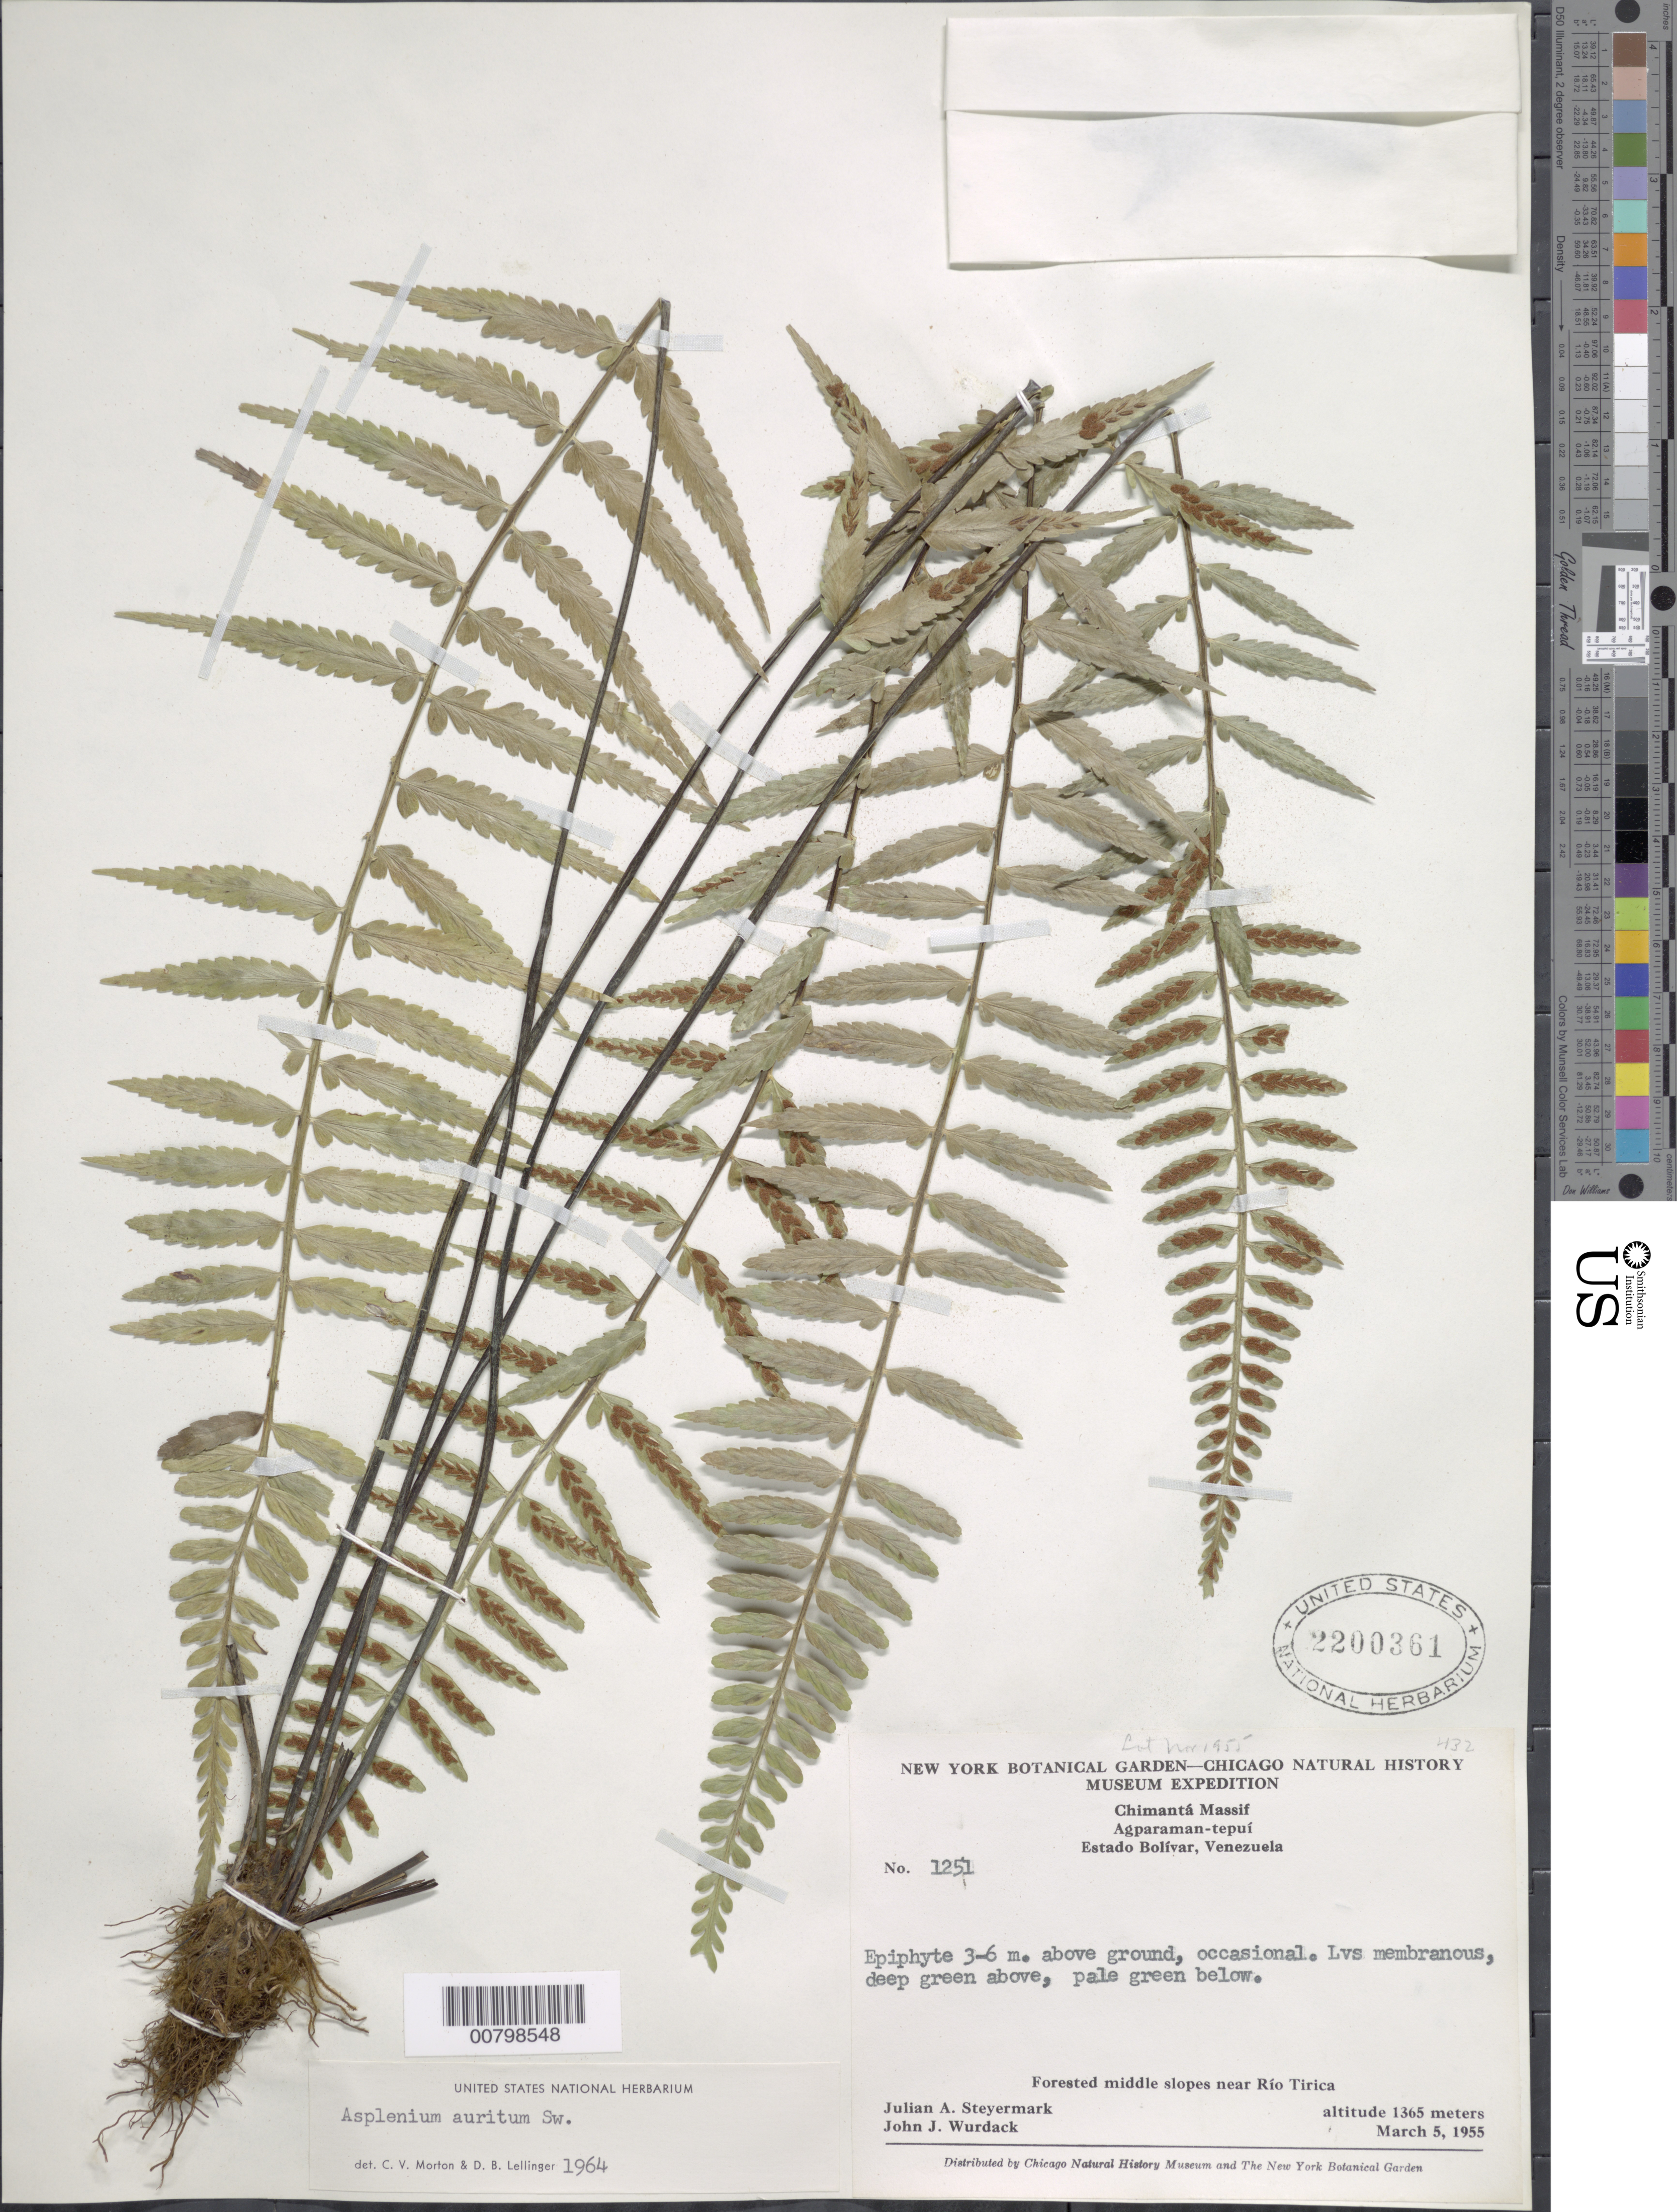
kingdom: Plantae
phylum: Tracheophyta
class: Polypodiopsida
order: Polypodiales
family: Aspleniaceae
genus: Asplenium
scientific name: Asplenium auritum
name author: Sw.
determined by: Morton, C. V.; Lellinger, D. B.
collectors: J. Steyermark & J. J. Wurdack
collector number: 55 1251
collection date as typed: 5-Mar-55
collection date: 1955-03-05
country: Venezuela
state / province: Bolívar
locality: Chimantá Massif, Agparaman-tepuí, near Río Tirica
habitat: Forested middle slopes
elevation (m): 1365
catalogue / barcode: US 2200361